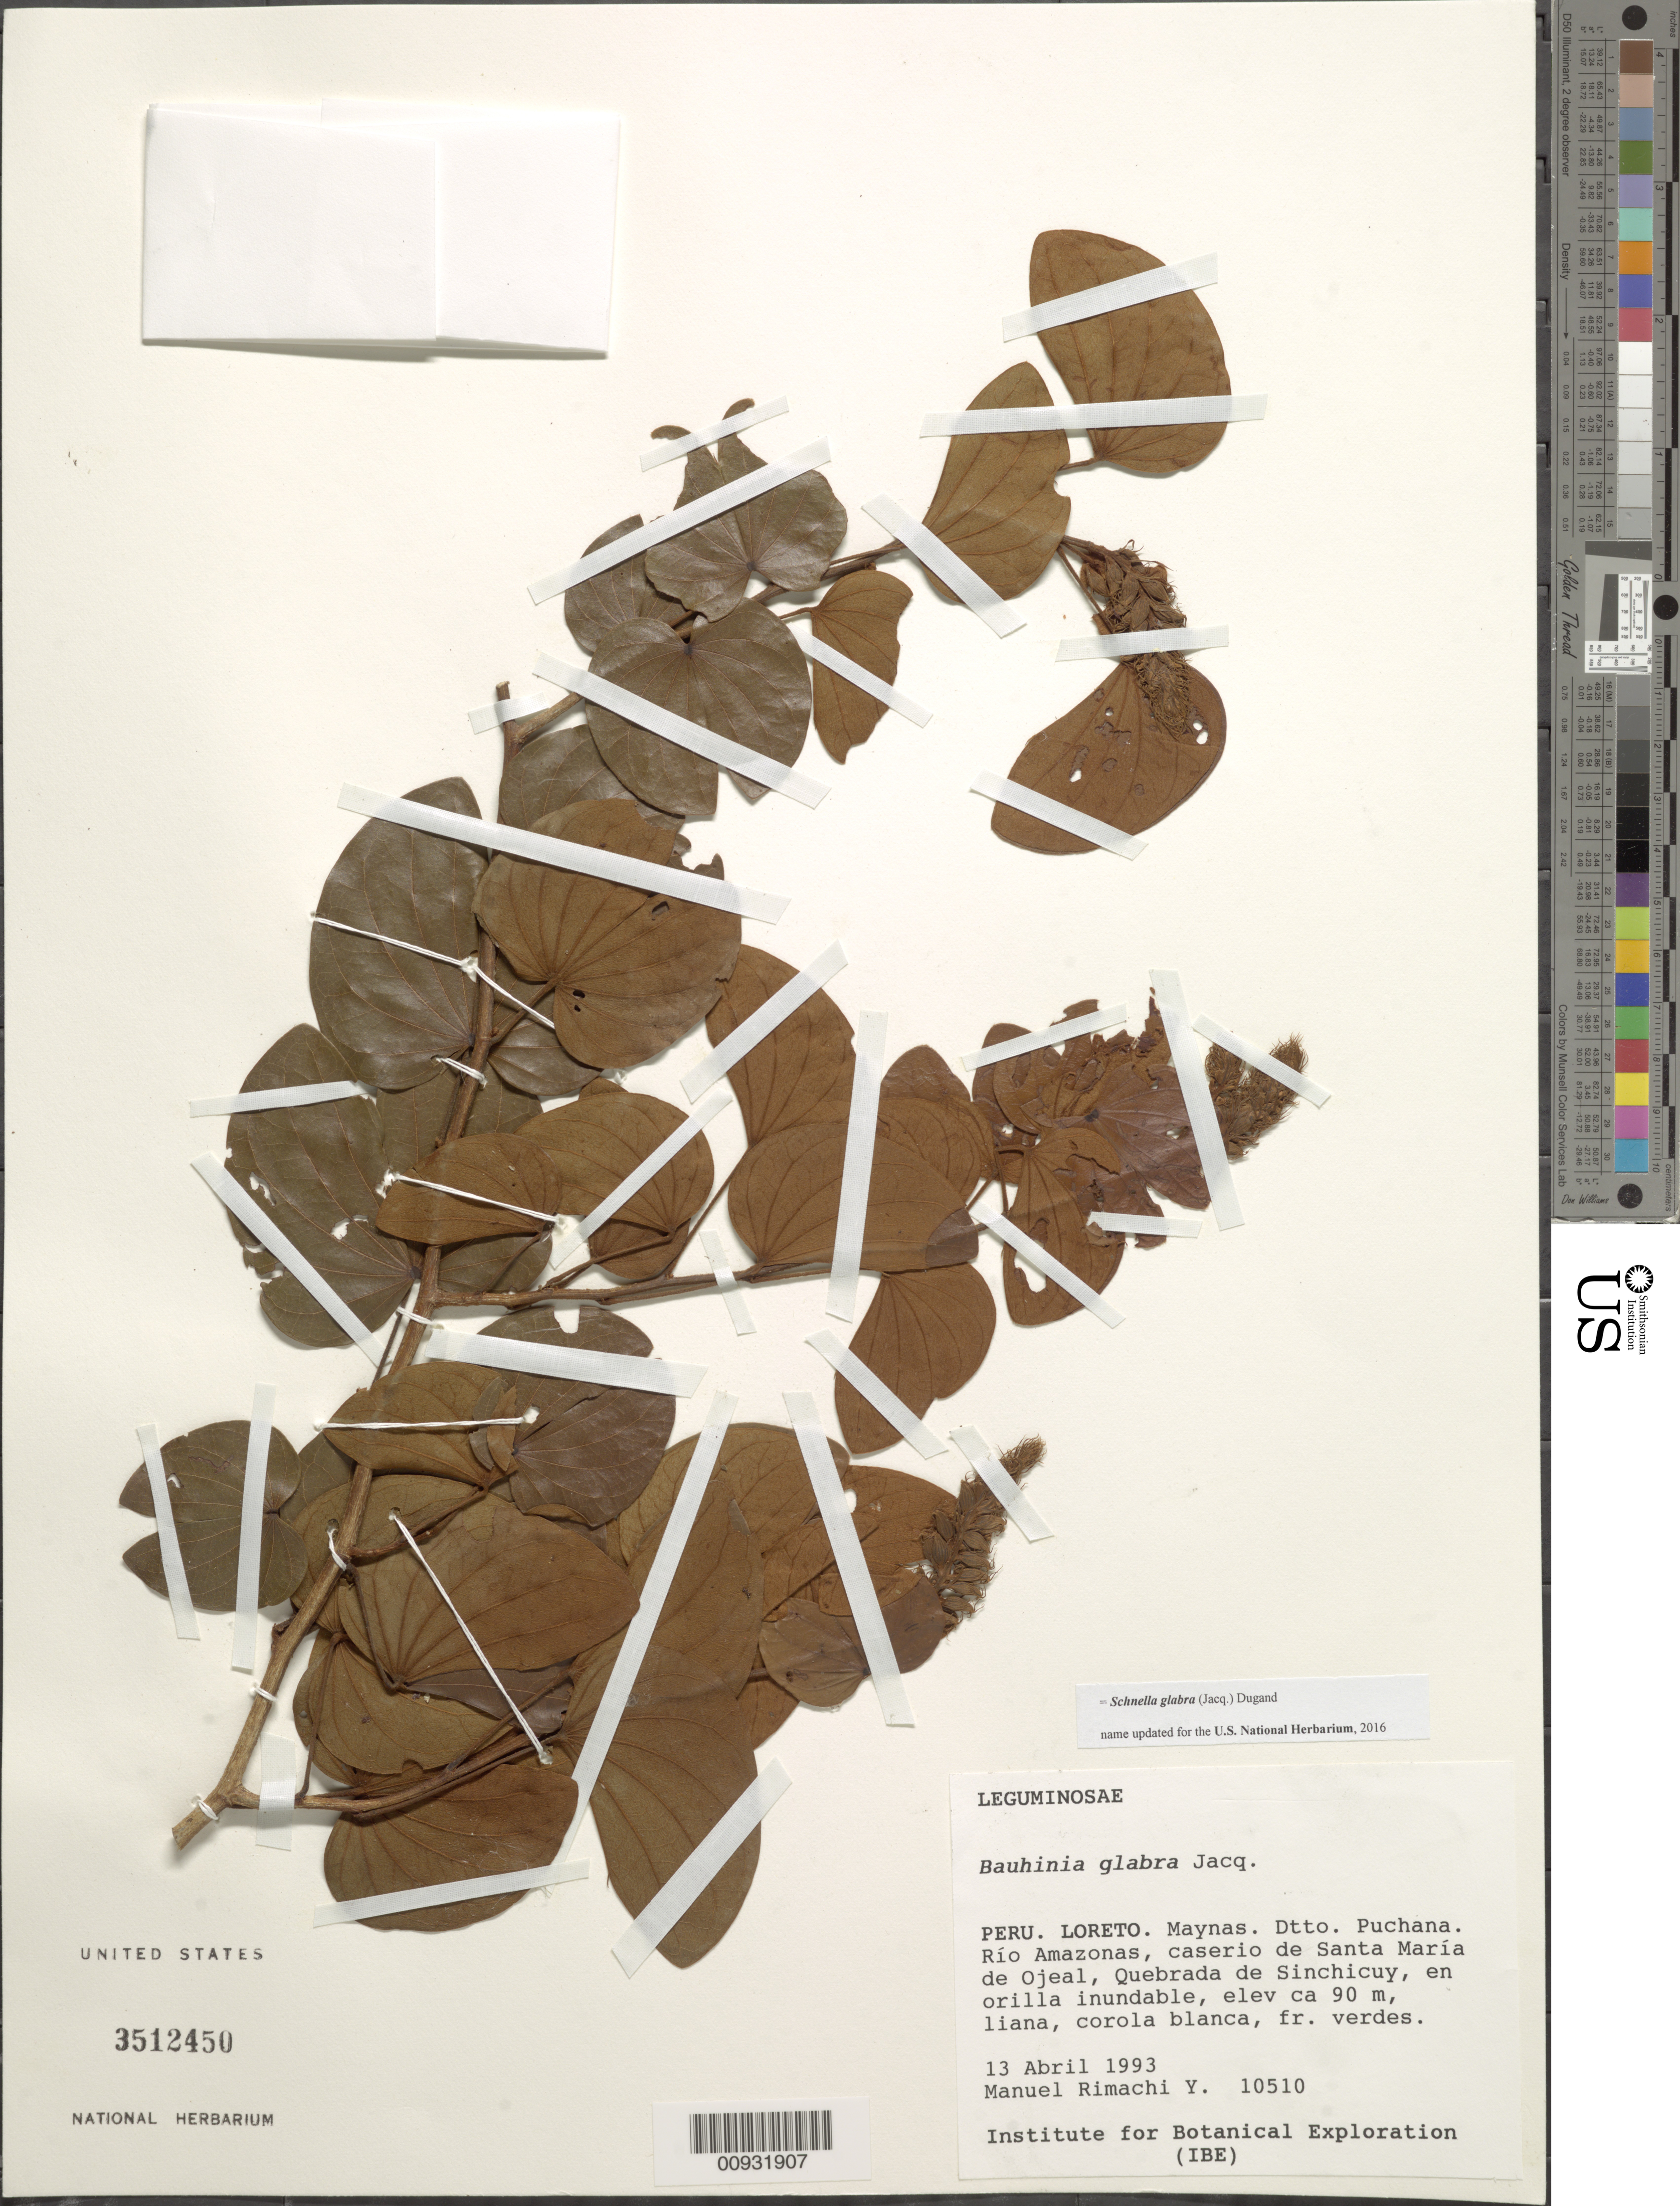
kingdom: Plantae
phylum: Tracheophyta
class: Magnoliopsida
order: Fabales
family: Fabaceae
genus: Schnella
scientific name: Schnella glabra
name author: (Jacq.) Dugand G.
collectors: M. Rimachi Y.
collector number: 10510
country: Peru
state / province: Loreto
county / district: Maynas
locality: Puchana, Rio Amazonas, caserio de Santa Maria de Ojeal, Quebrada de Sinchicuy.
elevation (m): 90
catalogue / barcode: US 3512450